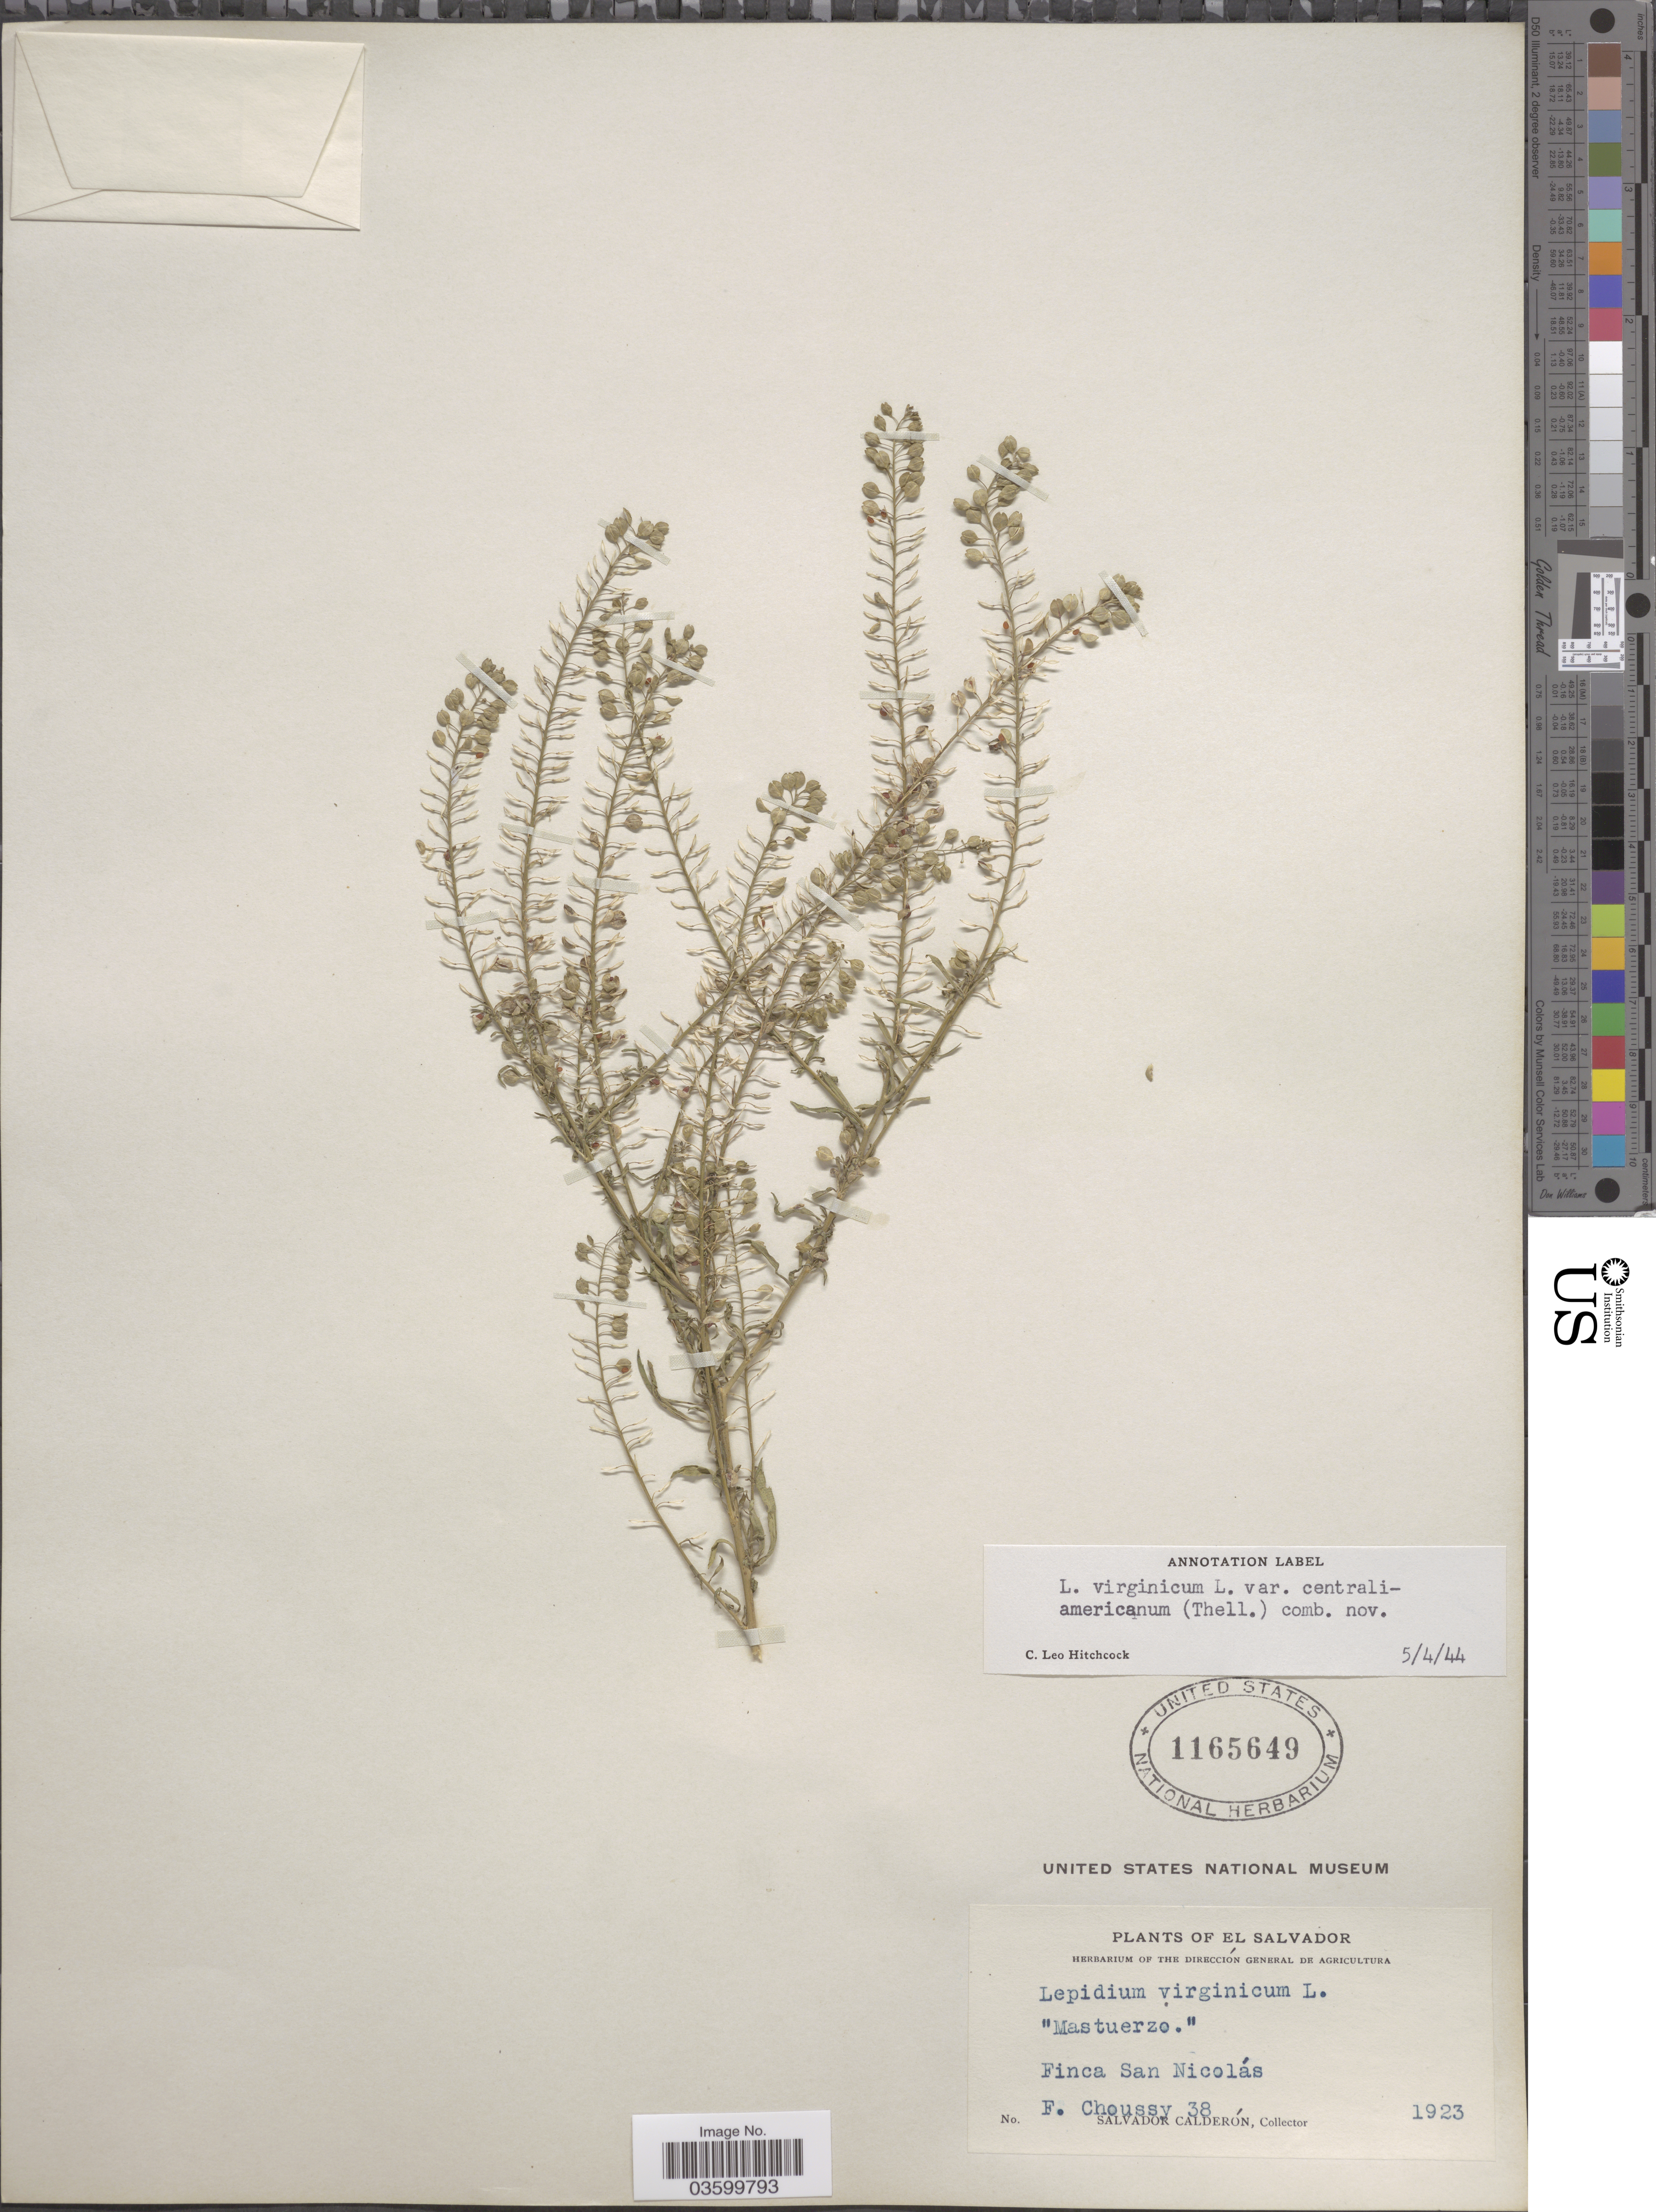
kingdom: Plantae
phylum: Tracheophyta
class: Magnoliopsida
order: Brassicales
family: Brassicaceae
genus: Lepidium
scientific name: Lepidium virginicum var. centrali-americanum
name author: (Thell.) C.L. Hitchc.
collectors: F. Choussy & S. Calderón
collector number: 38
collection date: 1923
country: El Salvador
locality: Finca San Nicolás.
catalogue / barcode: US 1165649